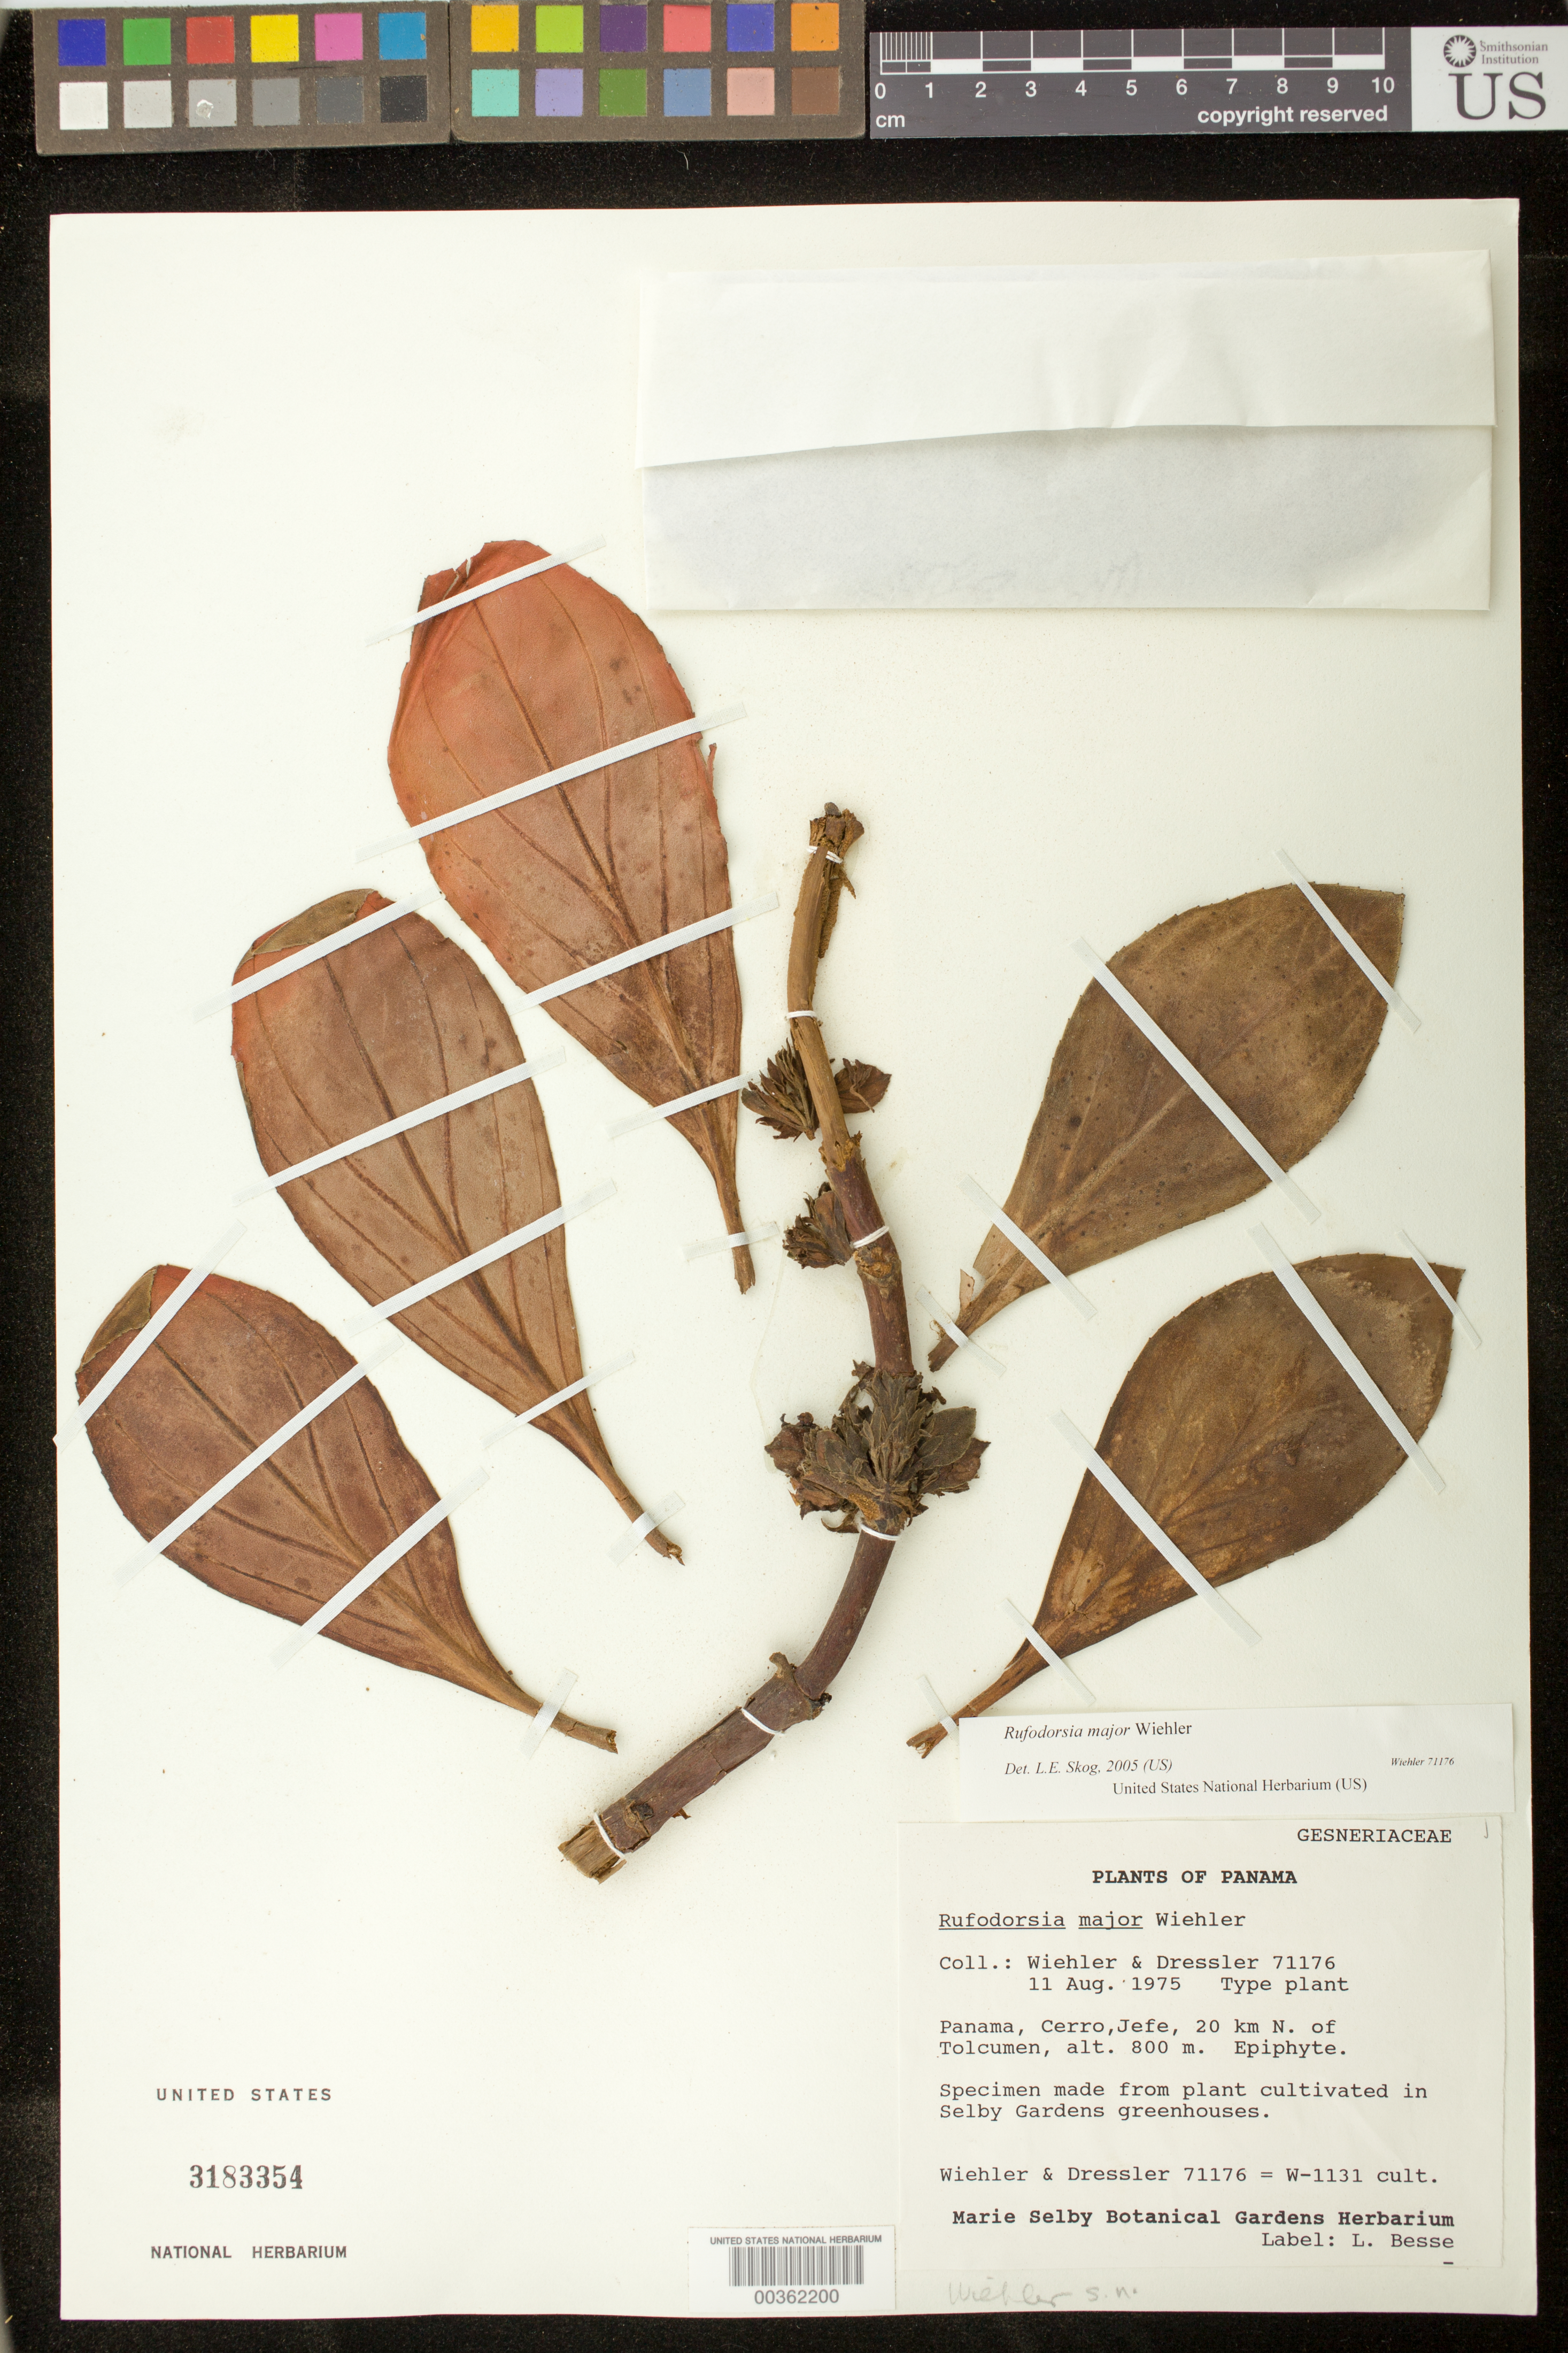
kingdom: Plantae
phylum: Tracheophyta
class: Magnoliopsida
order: Lamiales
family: Gesneriaceae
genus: Rufodorsia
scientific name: Rufodorsia major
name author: Wiehler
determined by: Clark, J. L., (SEL), The Marie Selby Botanical Garden (UNITED STATES)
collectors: H. J. Wiehler & R. Dressler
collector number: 71176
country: Panama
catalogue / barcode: US 3183354